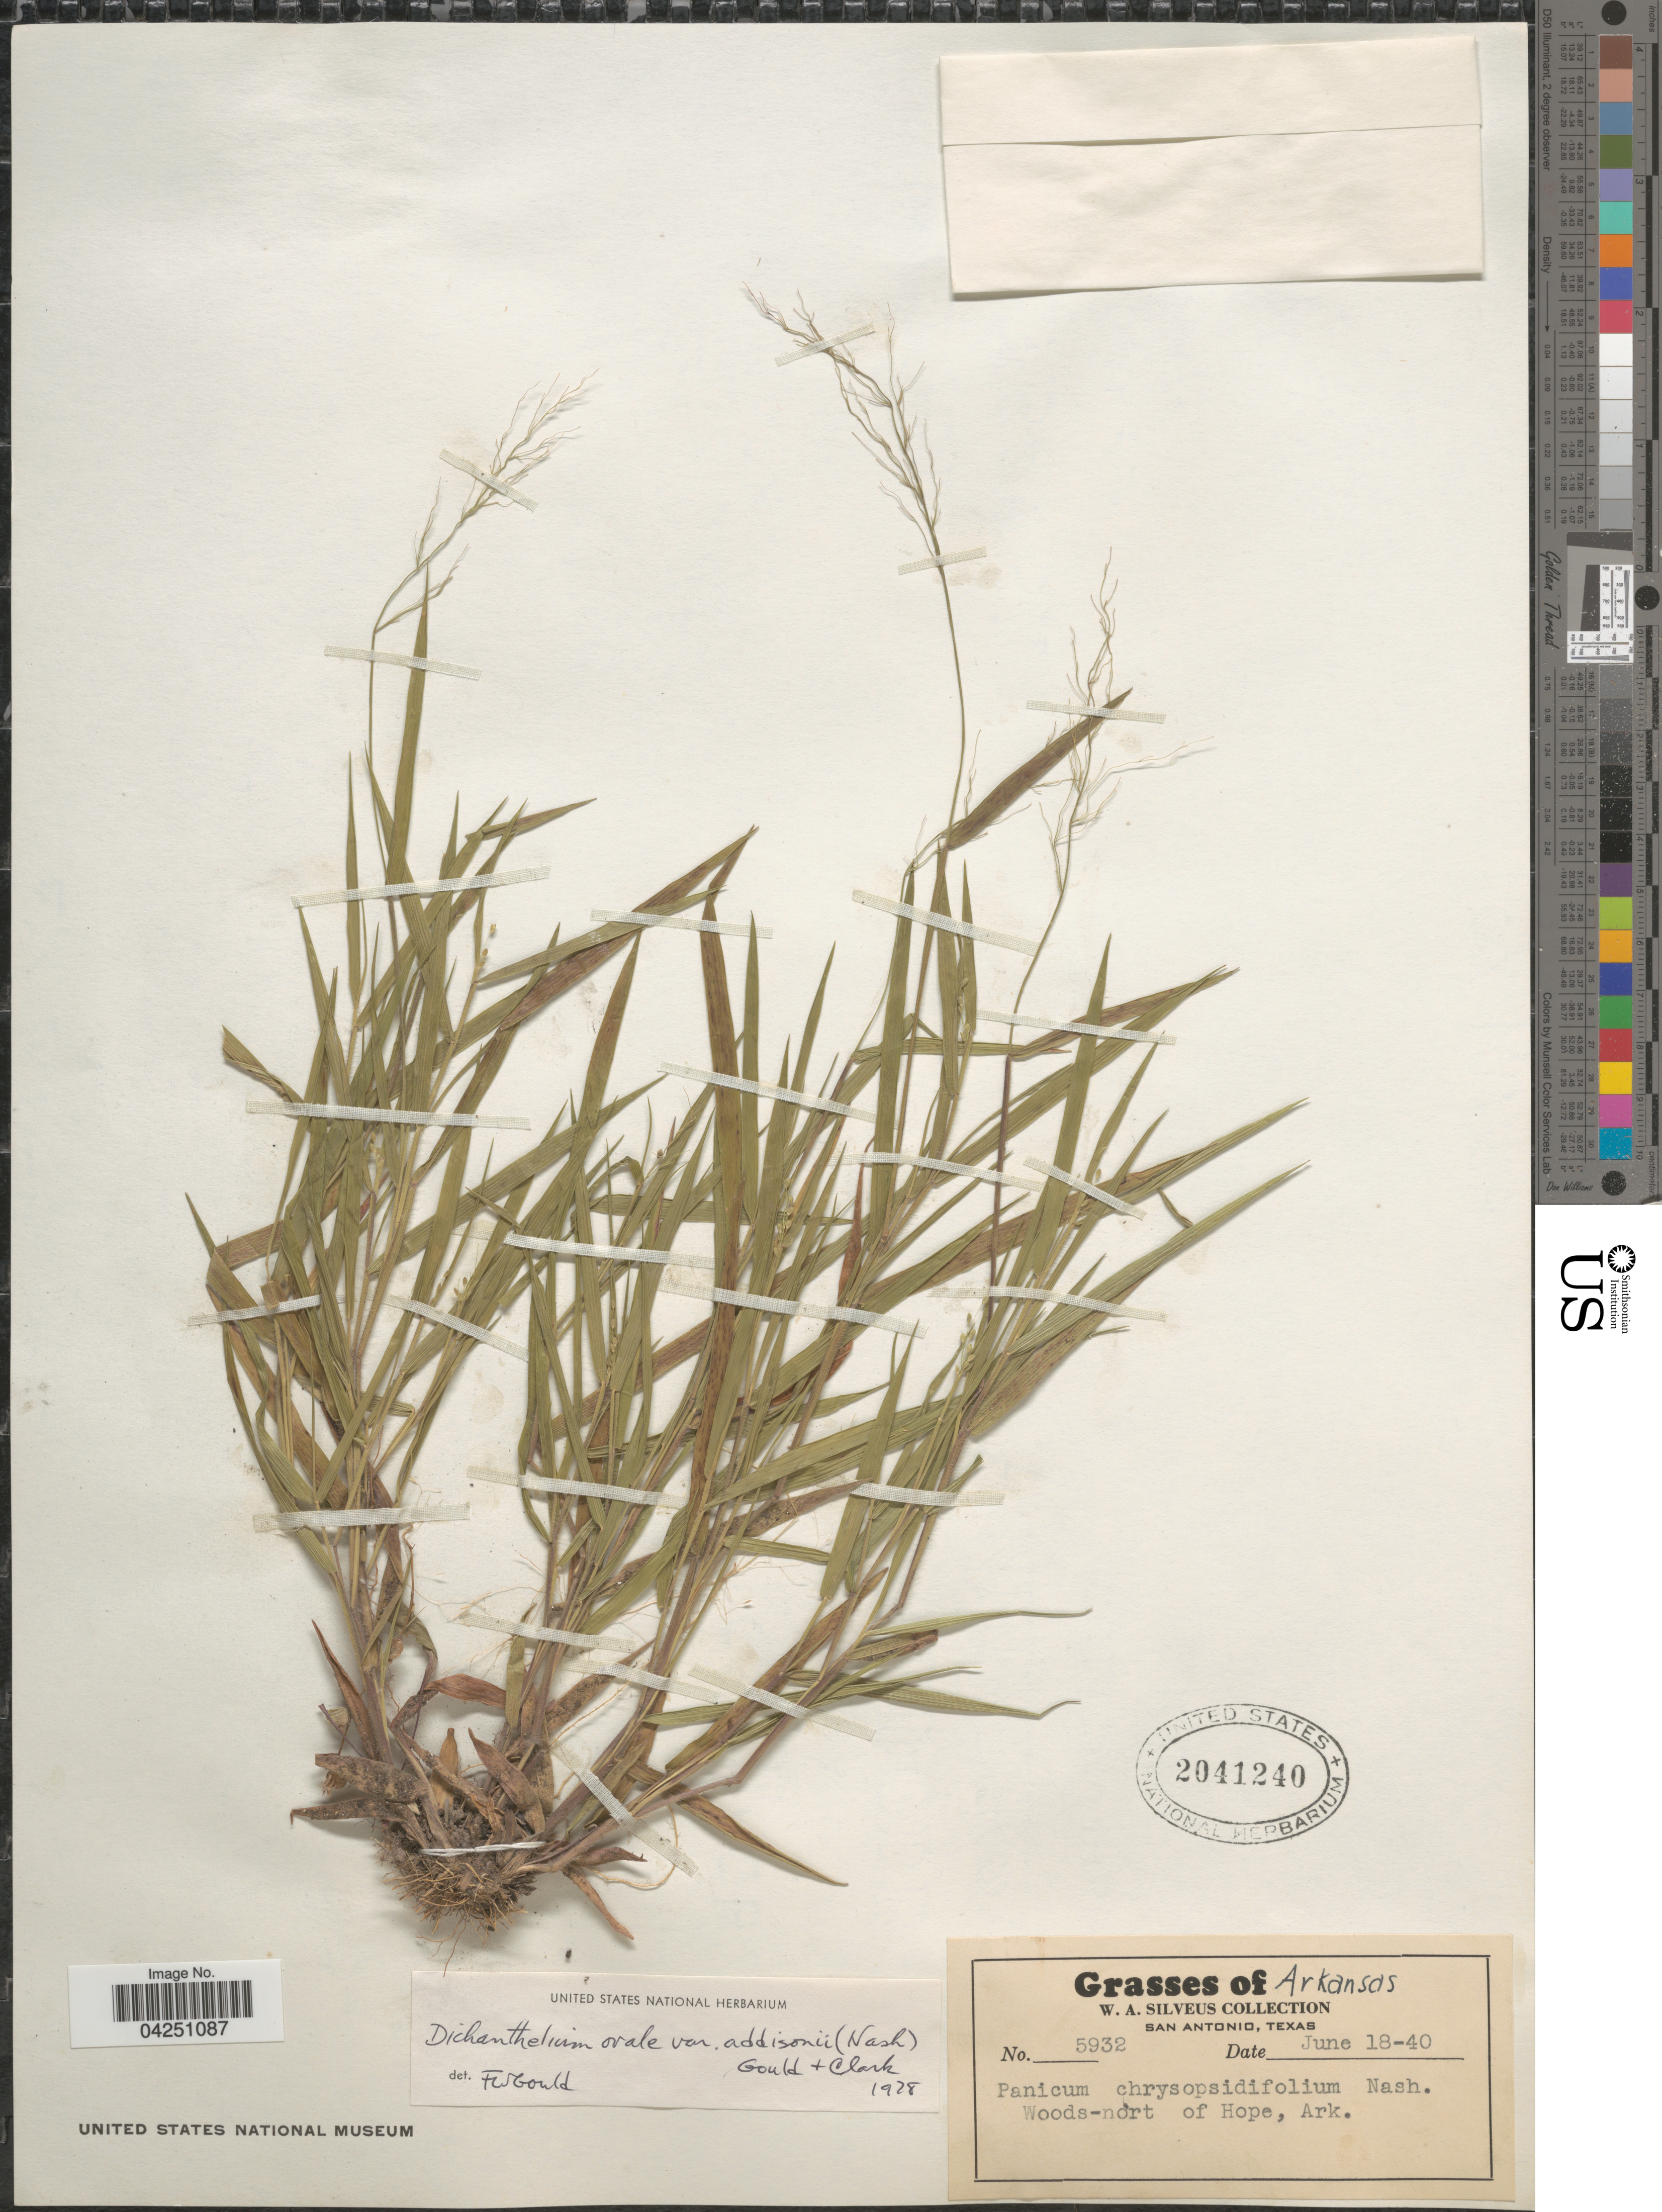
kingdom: Plantae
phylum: Tracheophyta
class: Liliopsida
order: Poales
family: Poaceae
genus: Dichanthelium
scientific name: Dichanthelium acuminatum var. acuminatum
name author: (Sw.) Gould & C.A. Clark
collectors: W. Silveus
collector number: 5932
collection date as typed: Transcribed d/m/y: 18/6/40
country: United States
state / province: Arkansas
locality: Woods-nort of Hope.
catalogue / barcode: US 2041240